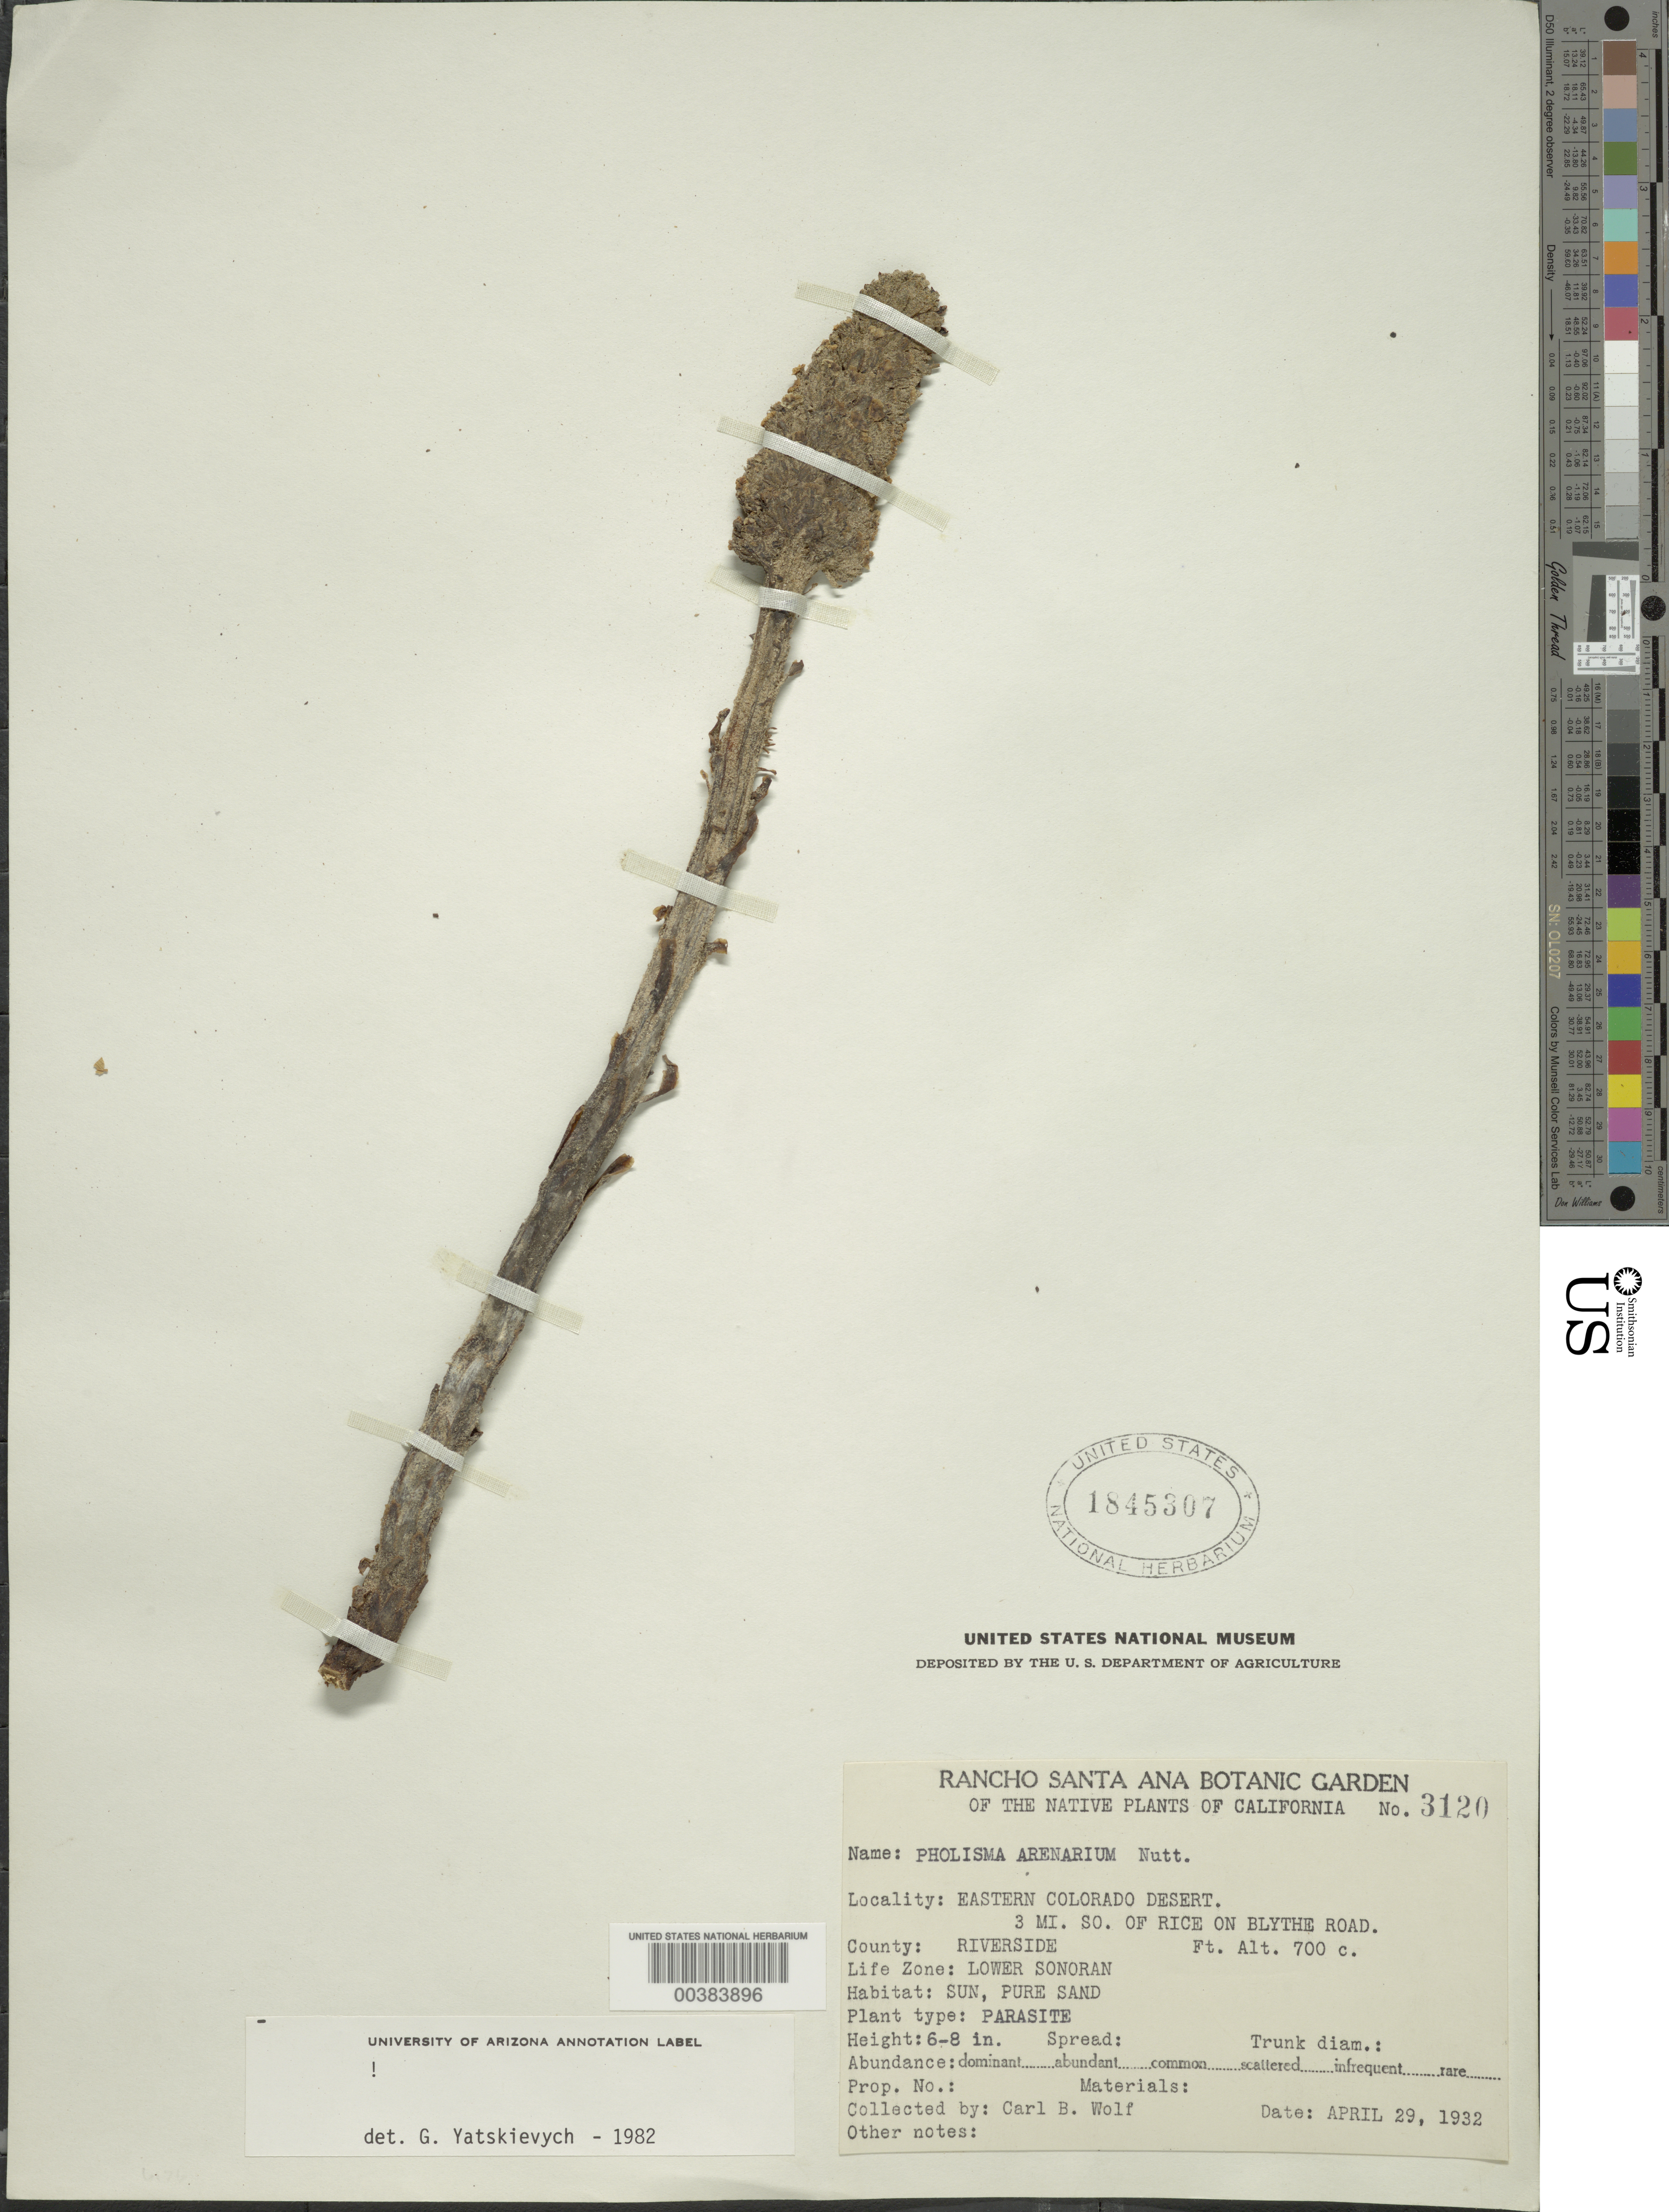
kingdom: Plantae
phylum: Tracheophyta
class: Magnoliopsida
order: Boraginales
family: Lennoaceae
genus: Pholisma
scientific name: Pholisma arenarium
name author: Nutt. ex Hook.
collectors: C. B. Wolf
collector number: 3120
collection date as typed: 29 Apr 1932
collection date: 1932-04-29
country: United States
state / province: California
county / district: Riverside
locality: Eastern colorado desert, s of rice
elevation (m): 213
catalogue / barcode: US 1845307